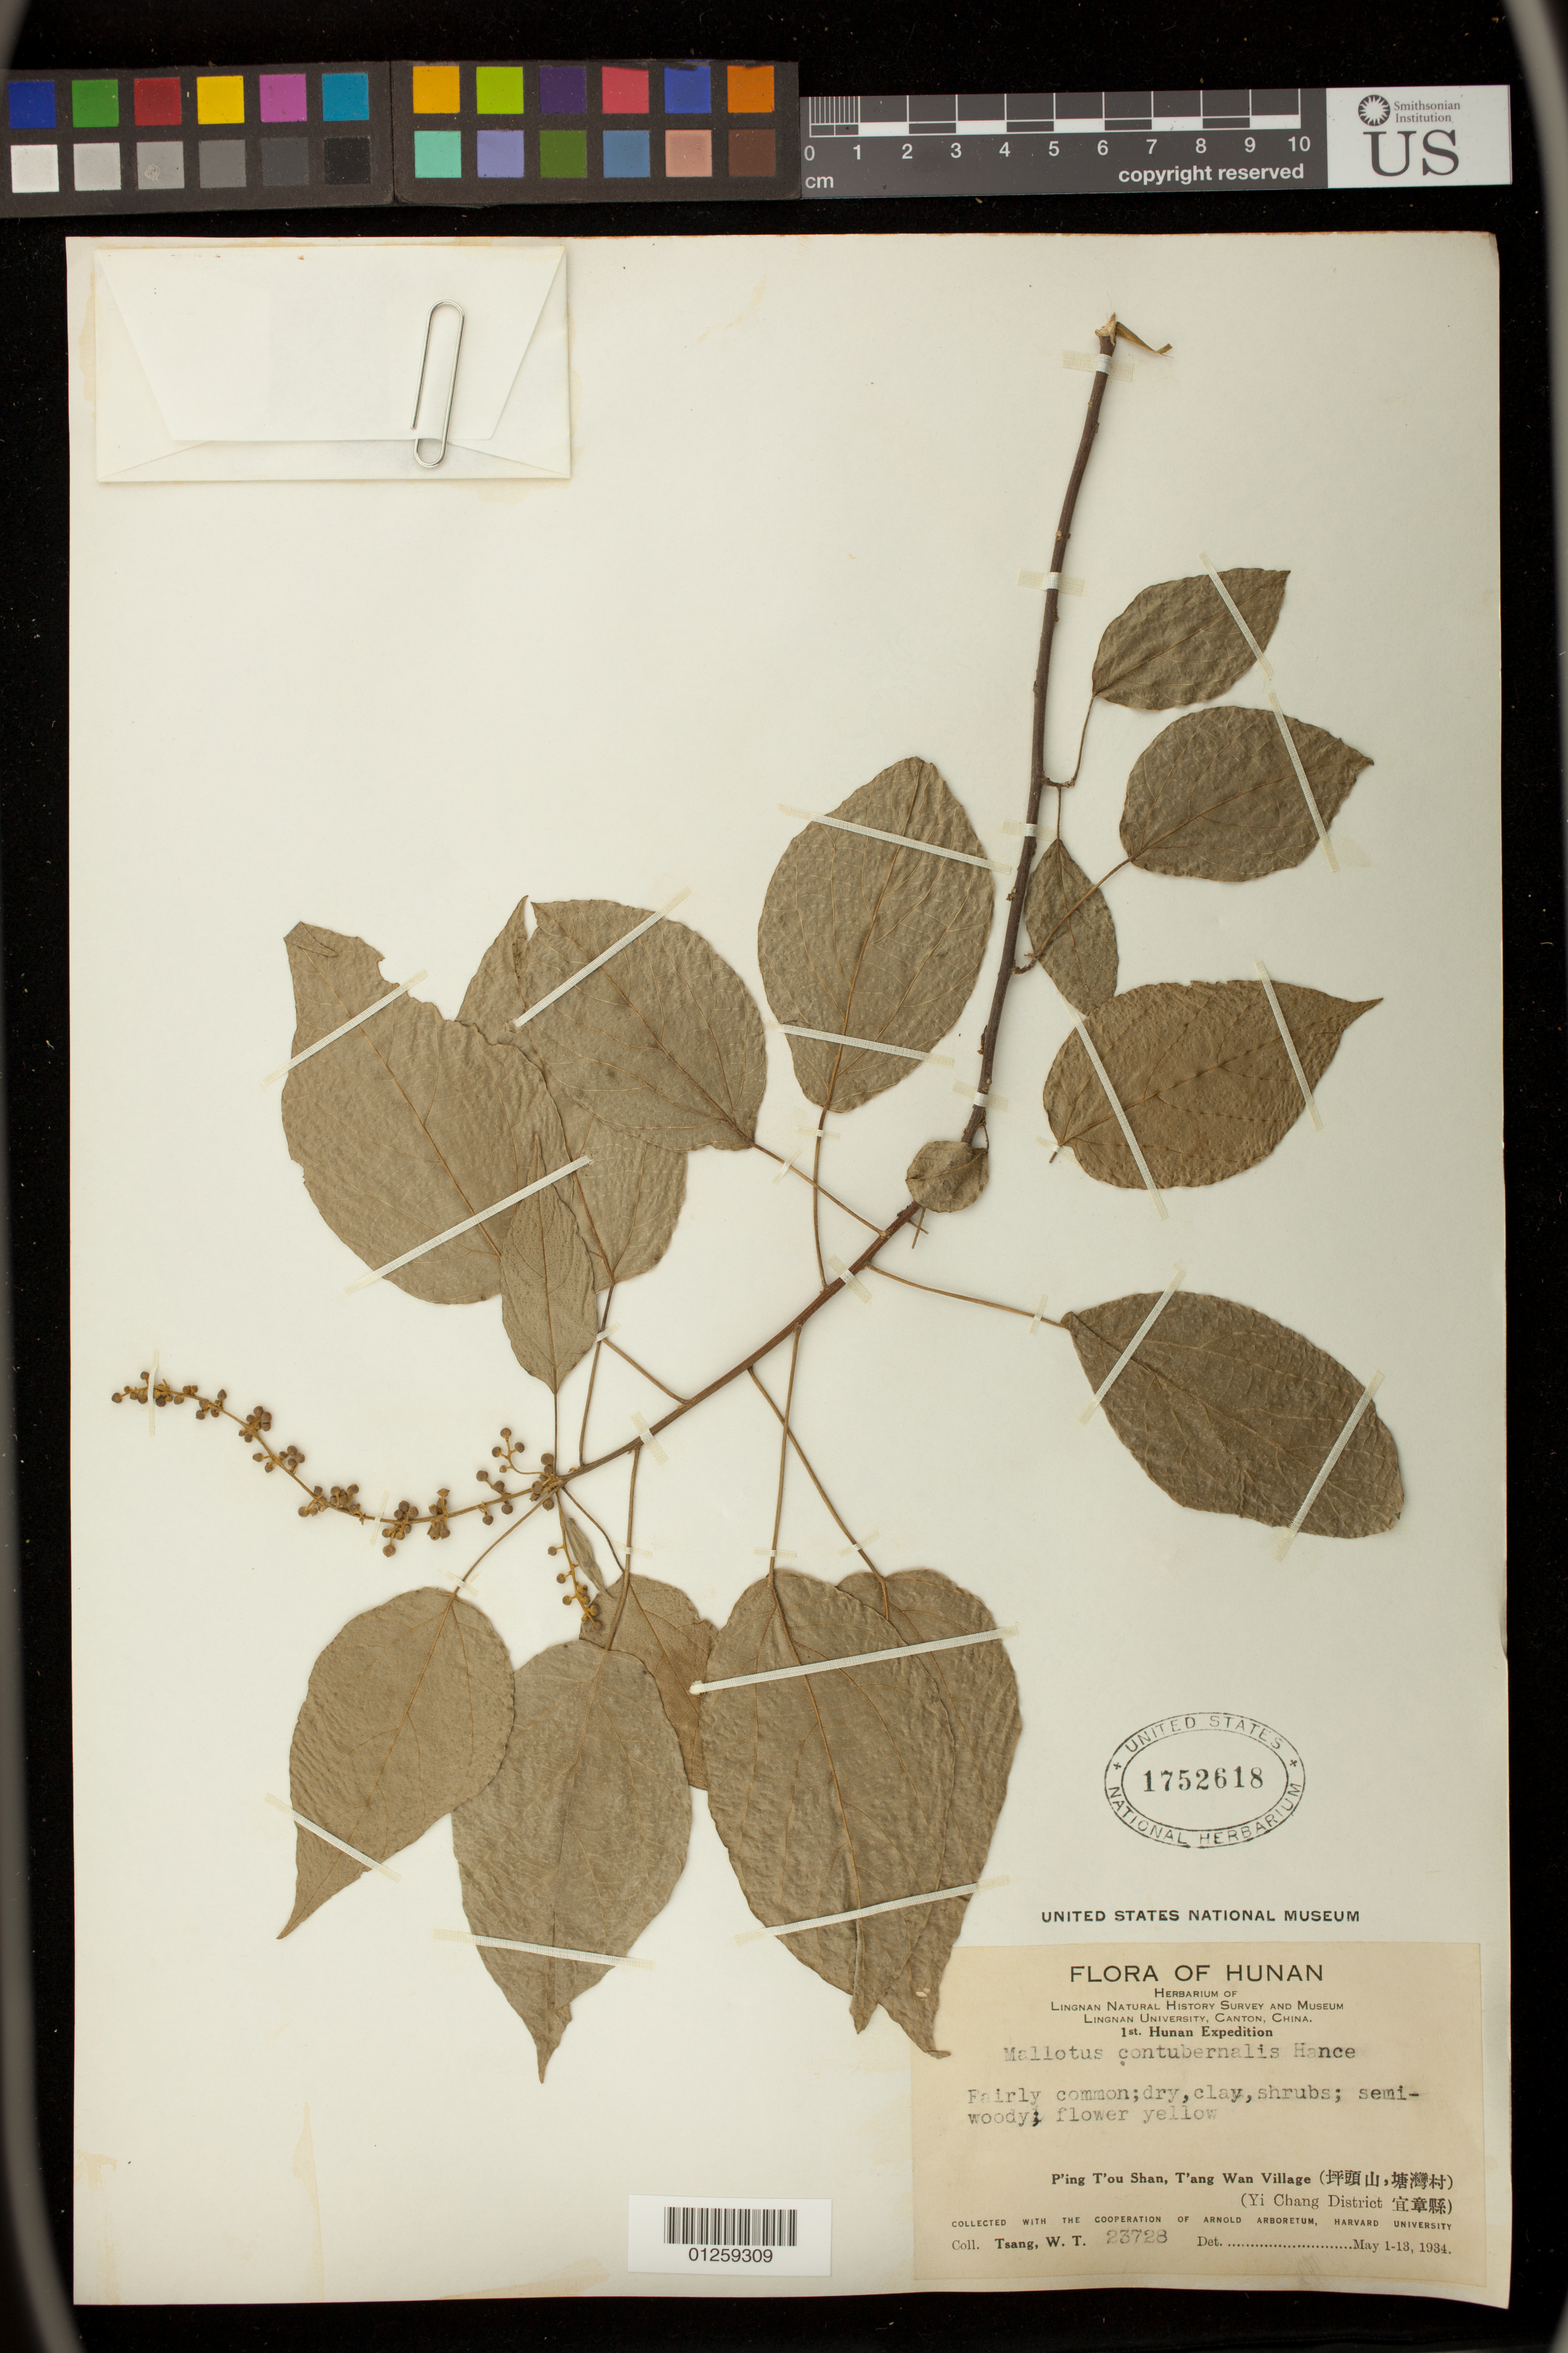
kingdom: Plantae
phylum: Tracheophyta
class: Magnoliopsida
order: Malpighiales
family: Euphorbiaceae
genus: Mallotus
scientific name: Mallotus repandus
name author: (Rottler) Müll. Arg.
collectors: W. T. Tsang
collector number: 23728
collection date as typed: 01 May 1934 to 13 May 1934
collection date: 1934-05-01/1934-05-13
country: China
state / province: Hunan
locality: P'ing T'ou Shan, T'ang Wan Village, (Yi Chang District)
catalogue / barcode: US 1752618